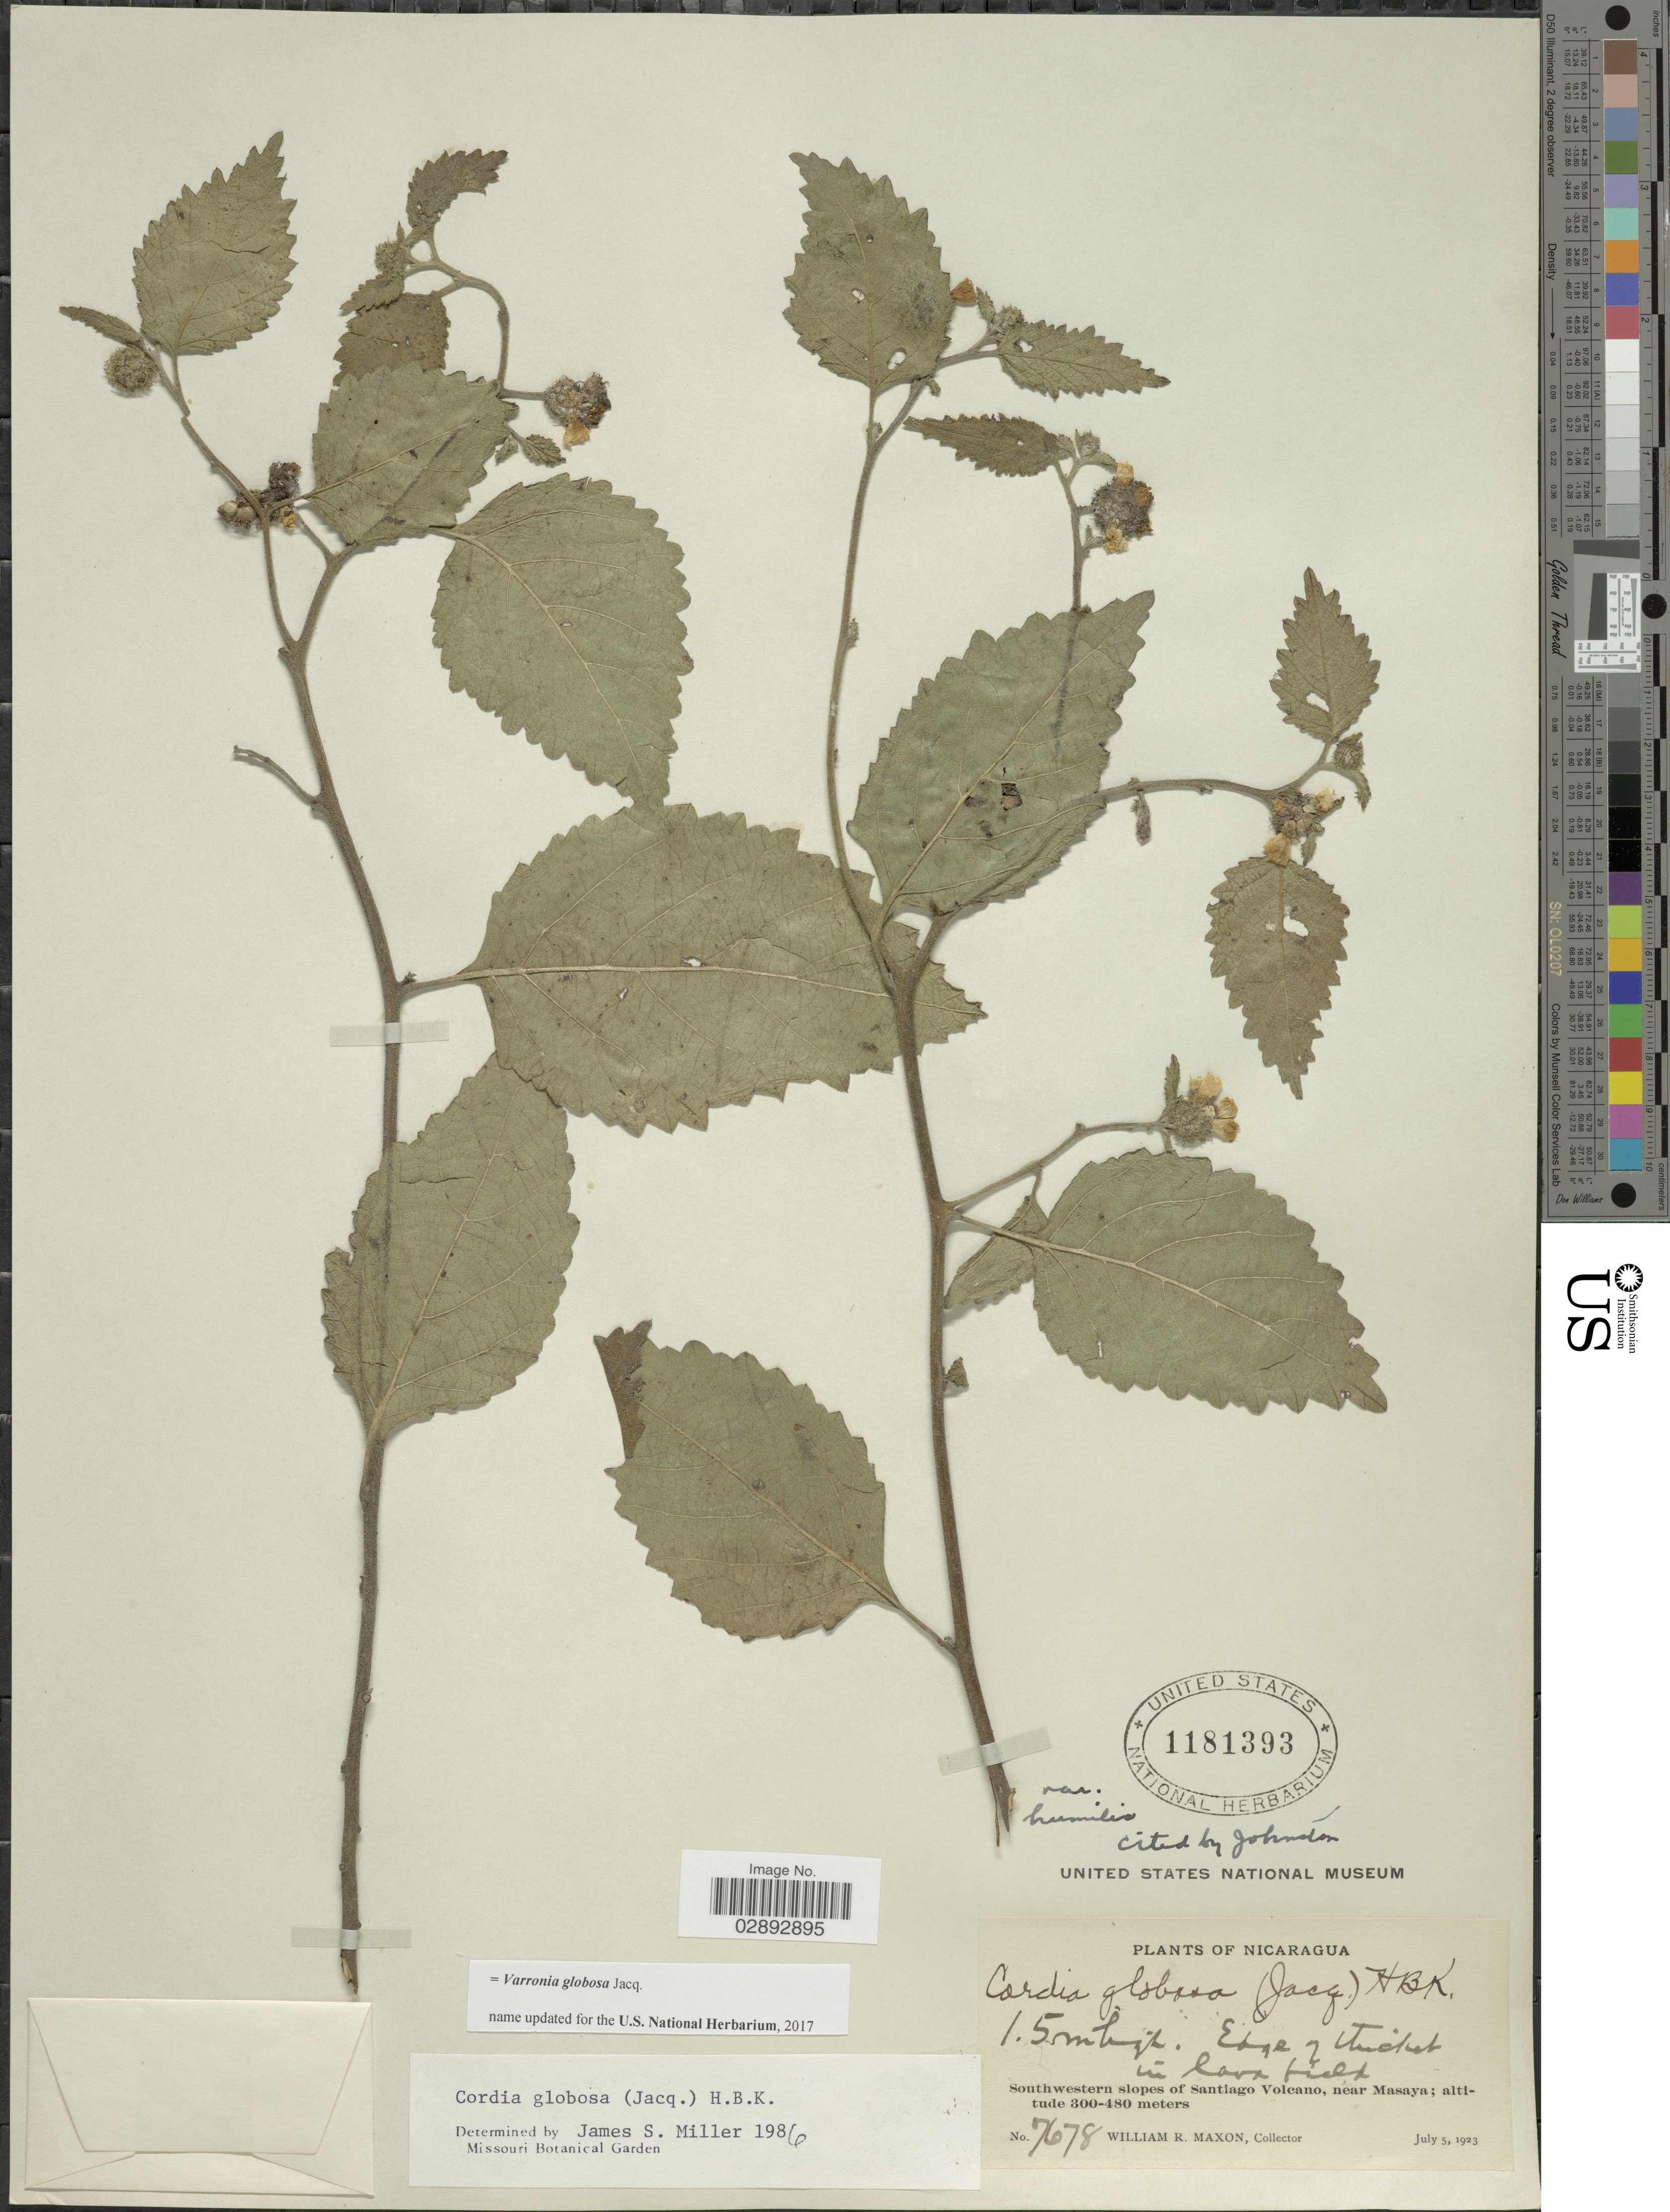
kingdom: Plantae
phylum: Tracheophyta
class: Magnoliopsida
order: Boraginales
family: Cordiaceae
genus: Varronia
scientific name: Varronia globosa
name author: Jacq.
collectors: W. R. Maxon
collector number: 7678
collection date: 1923-07-05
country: Nicaragua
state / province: Masaya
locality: Southwestern slopes of Santiago Volcano, near Masaya.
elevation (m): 300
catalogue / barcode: US 1181393